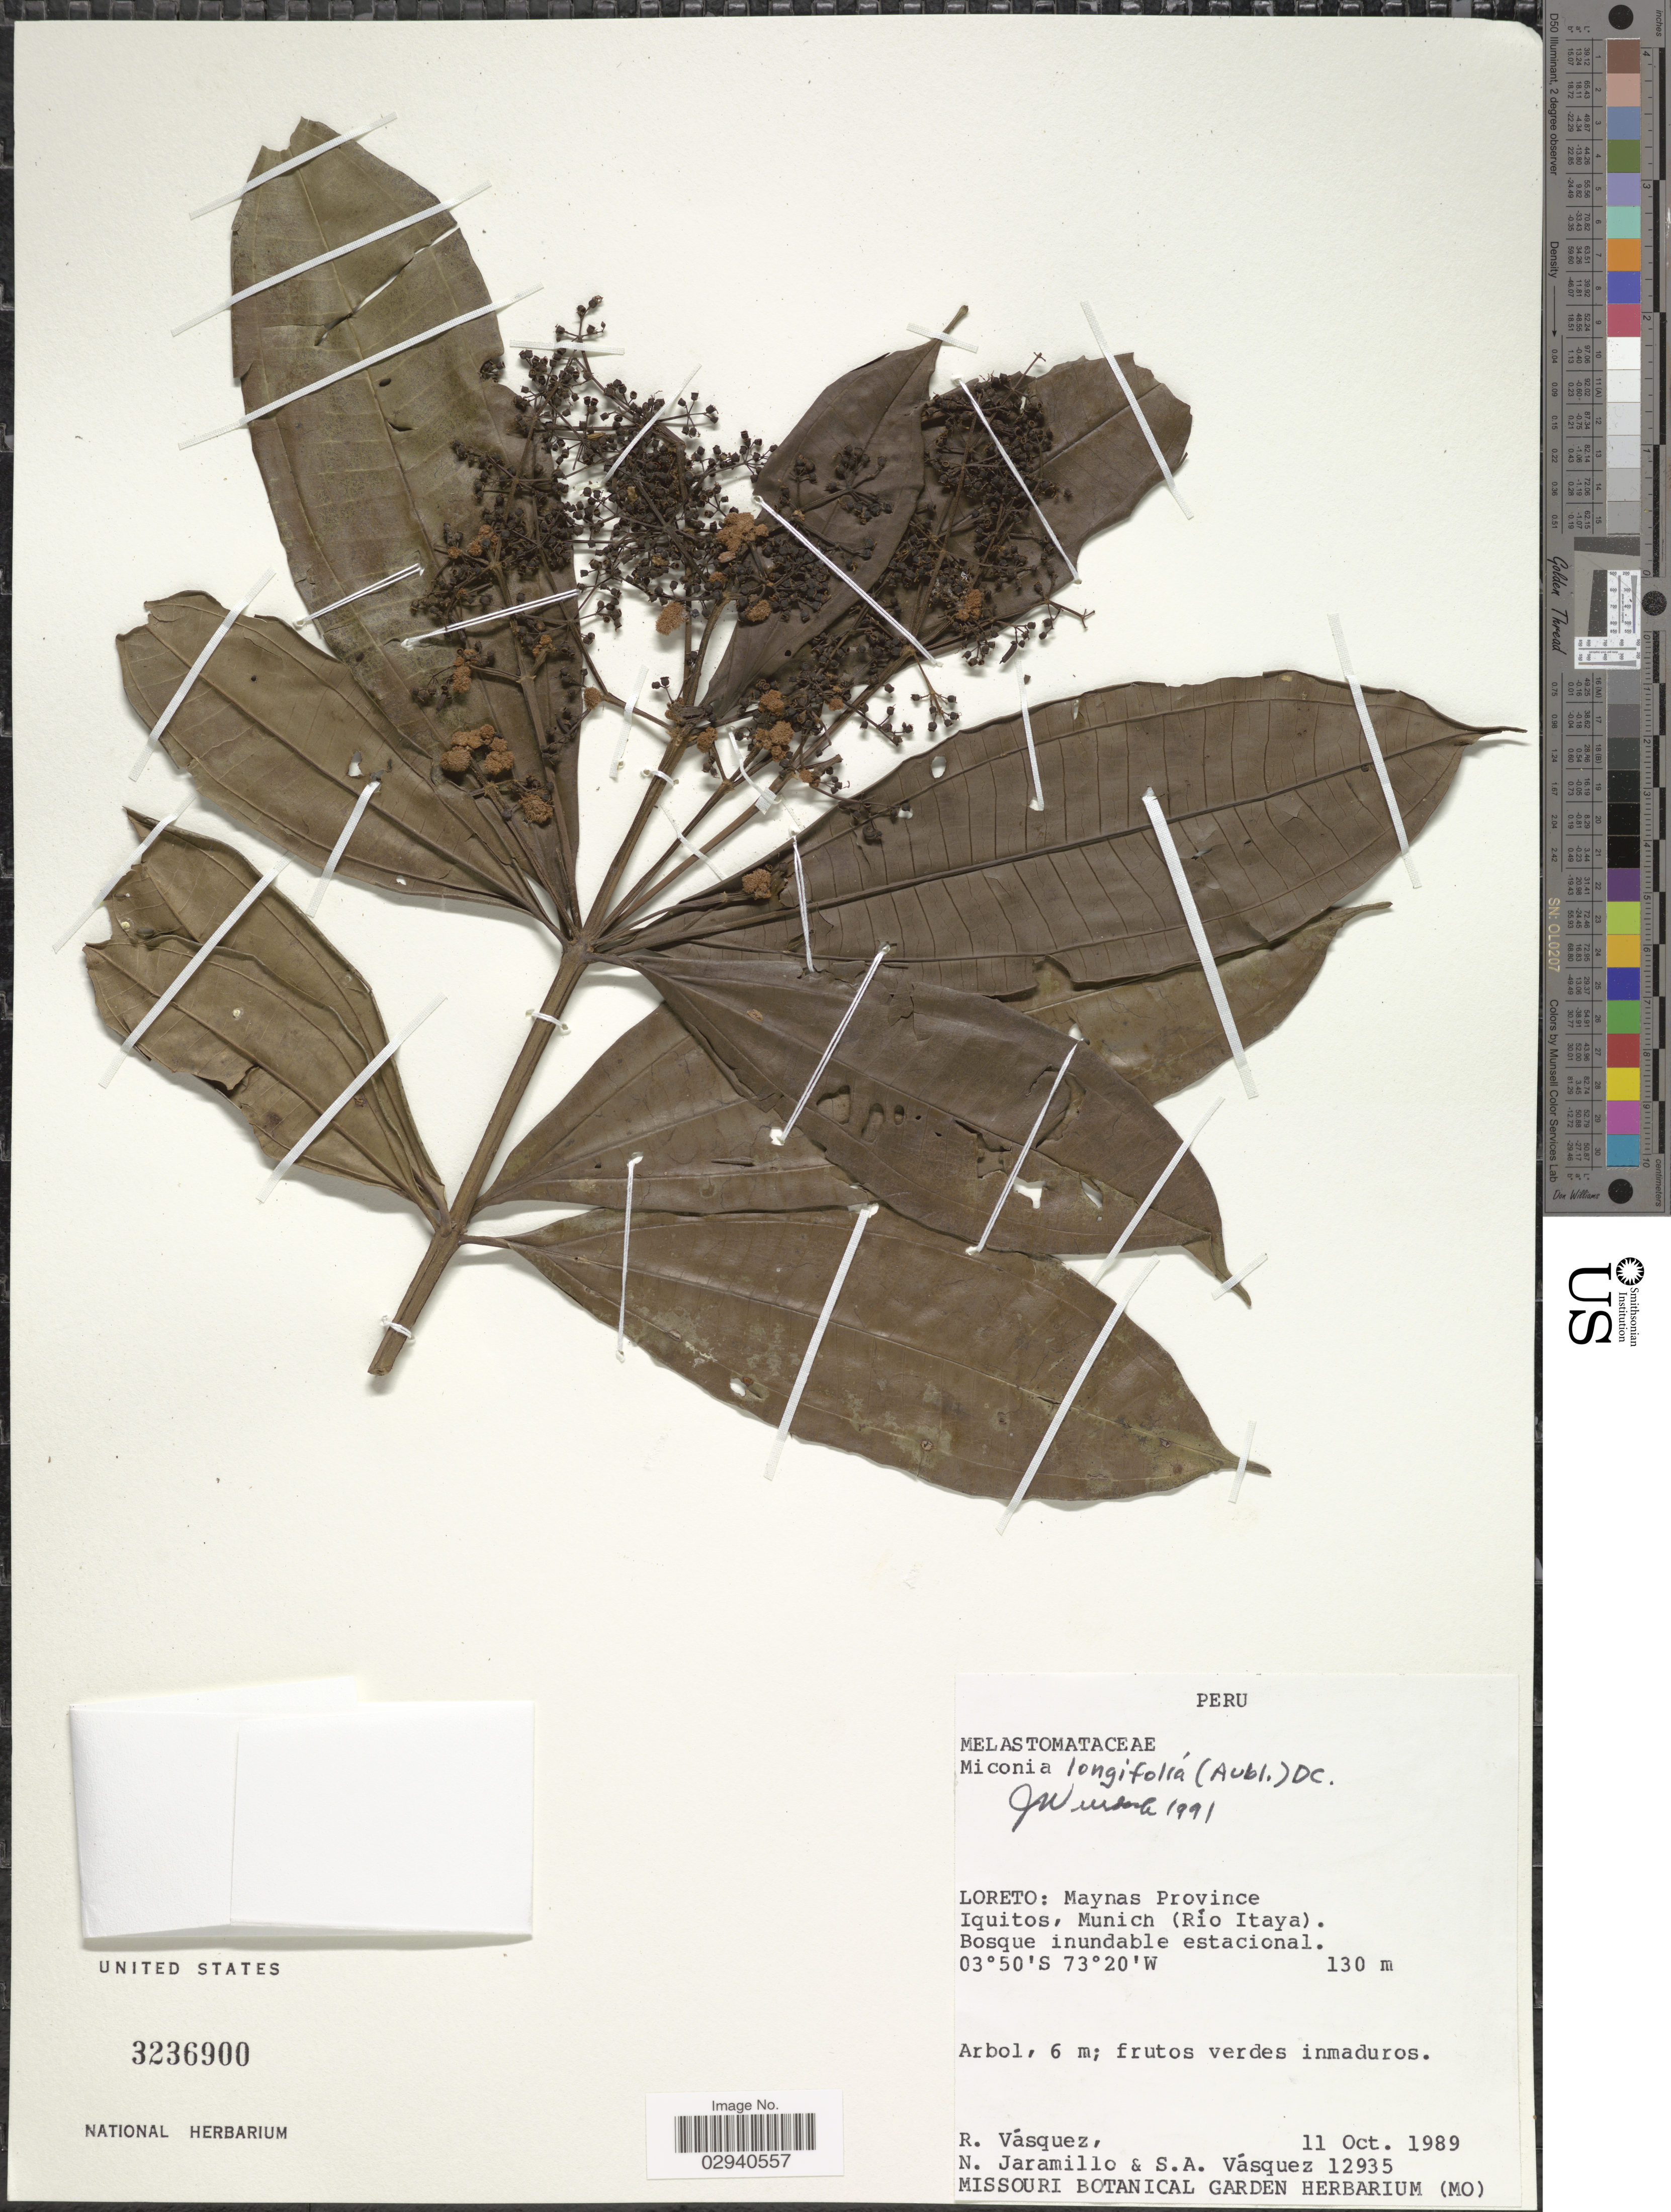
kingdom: Plantae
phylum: Tracheophyta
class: Magnoliopsida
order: Myrtales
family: Melastomataceae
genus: Miconia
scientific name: Miconia longifolia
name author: (Aubl.) DC.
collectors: R. Vásquez, N. Jaramillo & S. Vasquez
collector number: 12935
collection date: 1989-10-11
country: Peru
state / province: Loreto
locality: Maynas Province. Iquitos, Munich (Río Itaya).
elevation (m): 130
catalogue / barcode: US 3236900